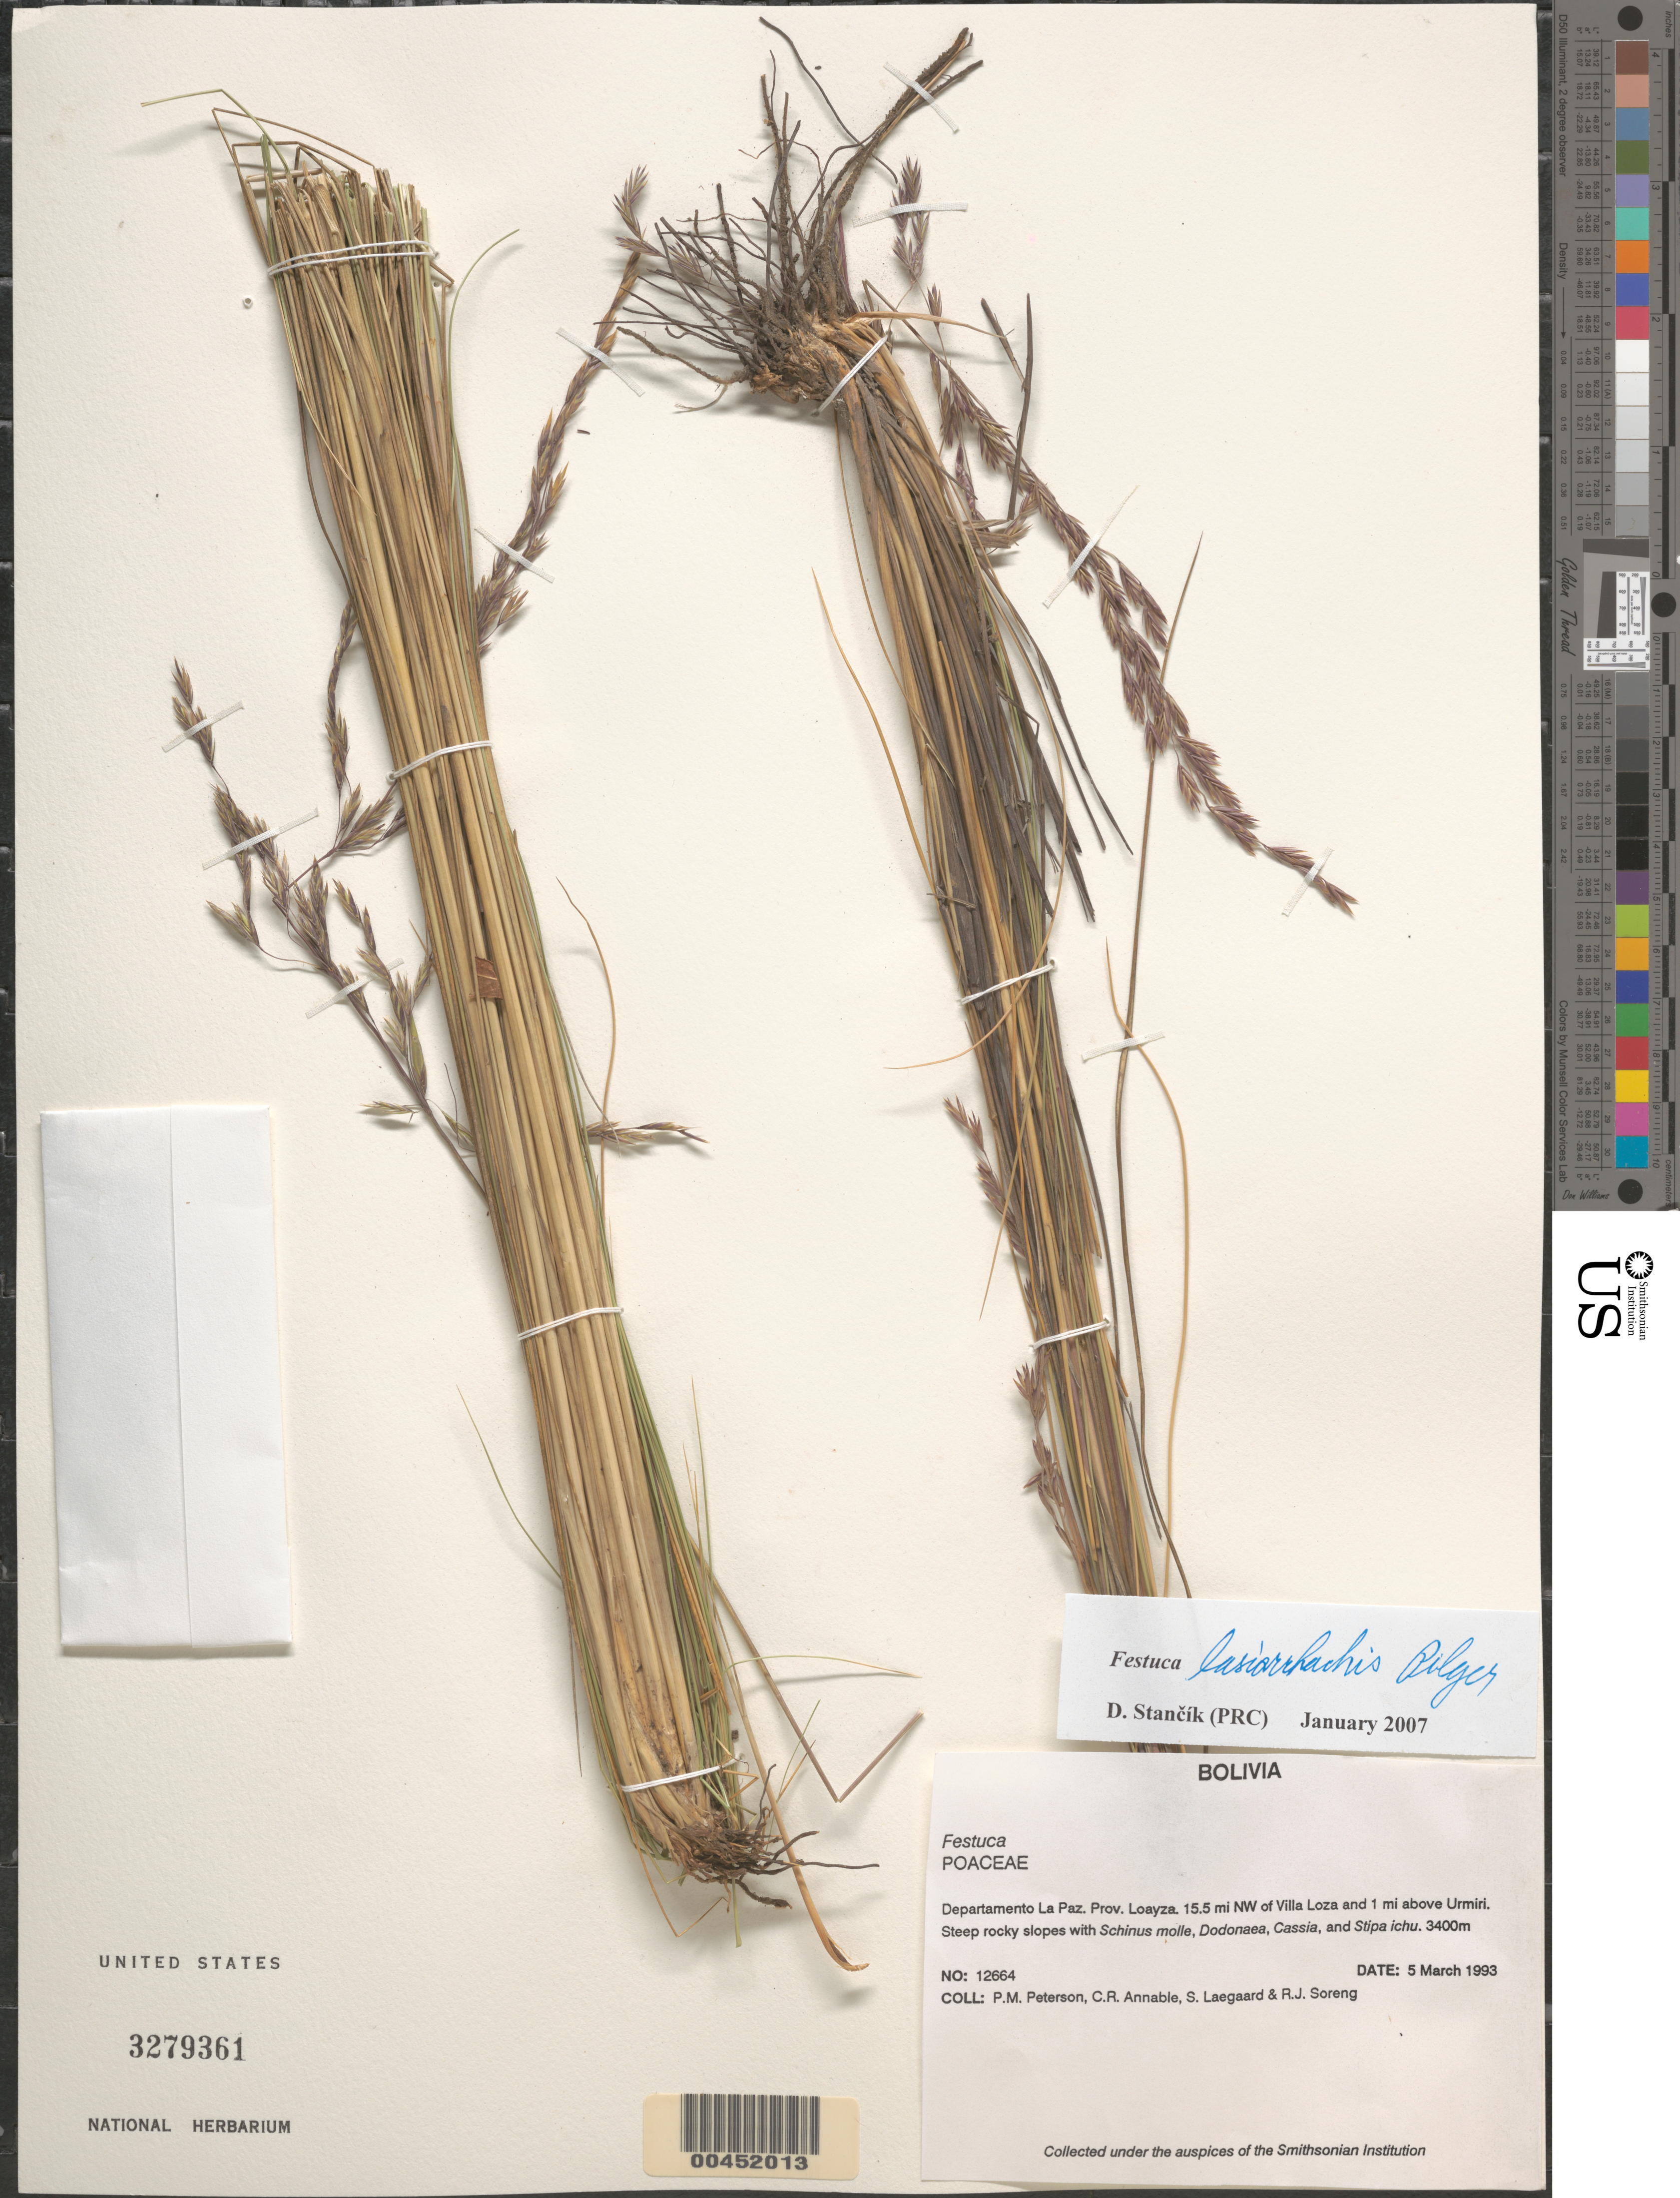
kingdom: Plantae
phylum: Tracheophyta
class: Liliopsida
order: Poales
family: Poaceae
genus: Festuca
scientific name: Festuca sp.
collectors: P. M. Peterson, C. R. Annable, S. Lægaard & R. J. Soreng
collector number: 12664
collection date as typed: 05 Mar 1993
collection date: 1993-03-05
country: Bolivia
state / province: La Paz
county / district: Loayza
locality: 15.5 mi NW of Villa Loza and 1 mi above Urmiri.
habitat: Steep rocky slopes with Schinus molle, Dodonaea, Cassia, and Stipa ichu.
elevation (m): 3400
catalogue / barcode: US 3279361